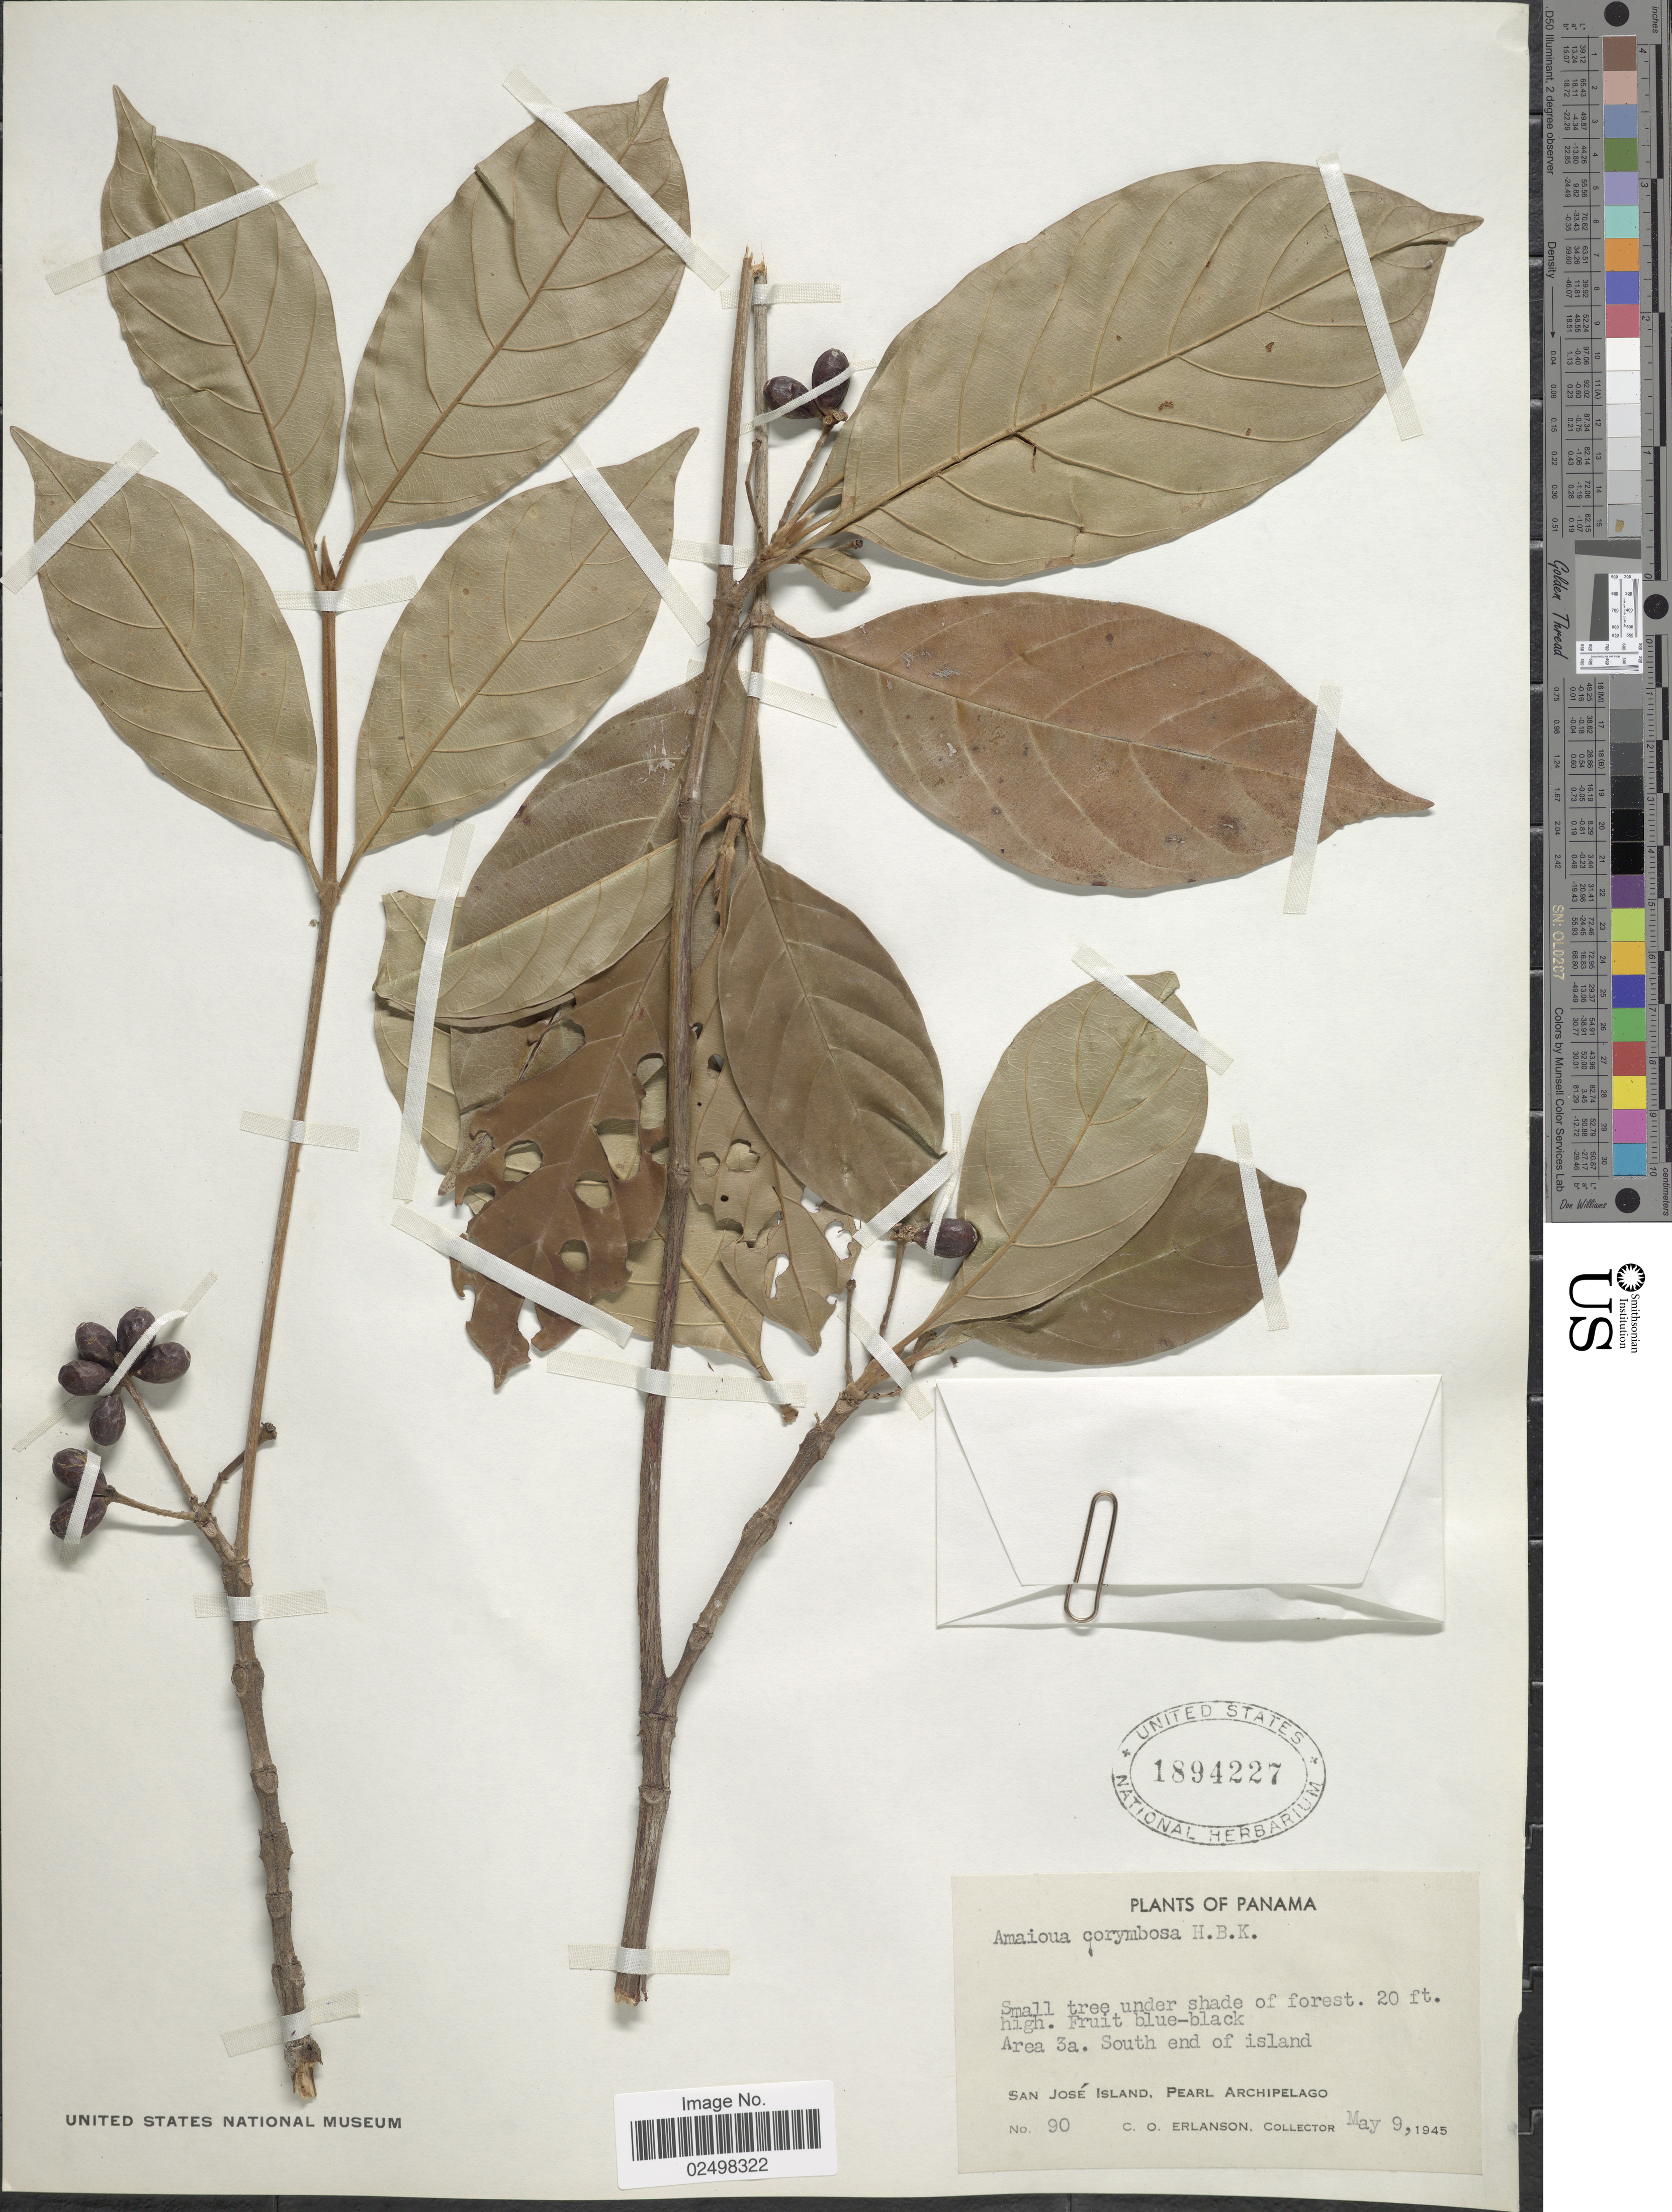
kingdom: Plantae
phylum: Tracheophyta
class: Magnoliopsida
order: Gentianales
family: Rubiaceae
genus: Amaioua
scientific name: Amaioua corymbosa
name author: Kunth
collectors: C. O. Erlanson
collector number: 90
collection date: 1945-05-09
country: Panama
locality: Area 3a. South end of island. San Jose Island. Pearl Archipelago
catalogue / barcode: US 1894227